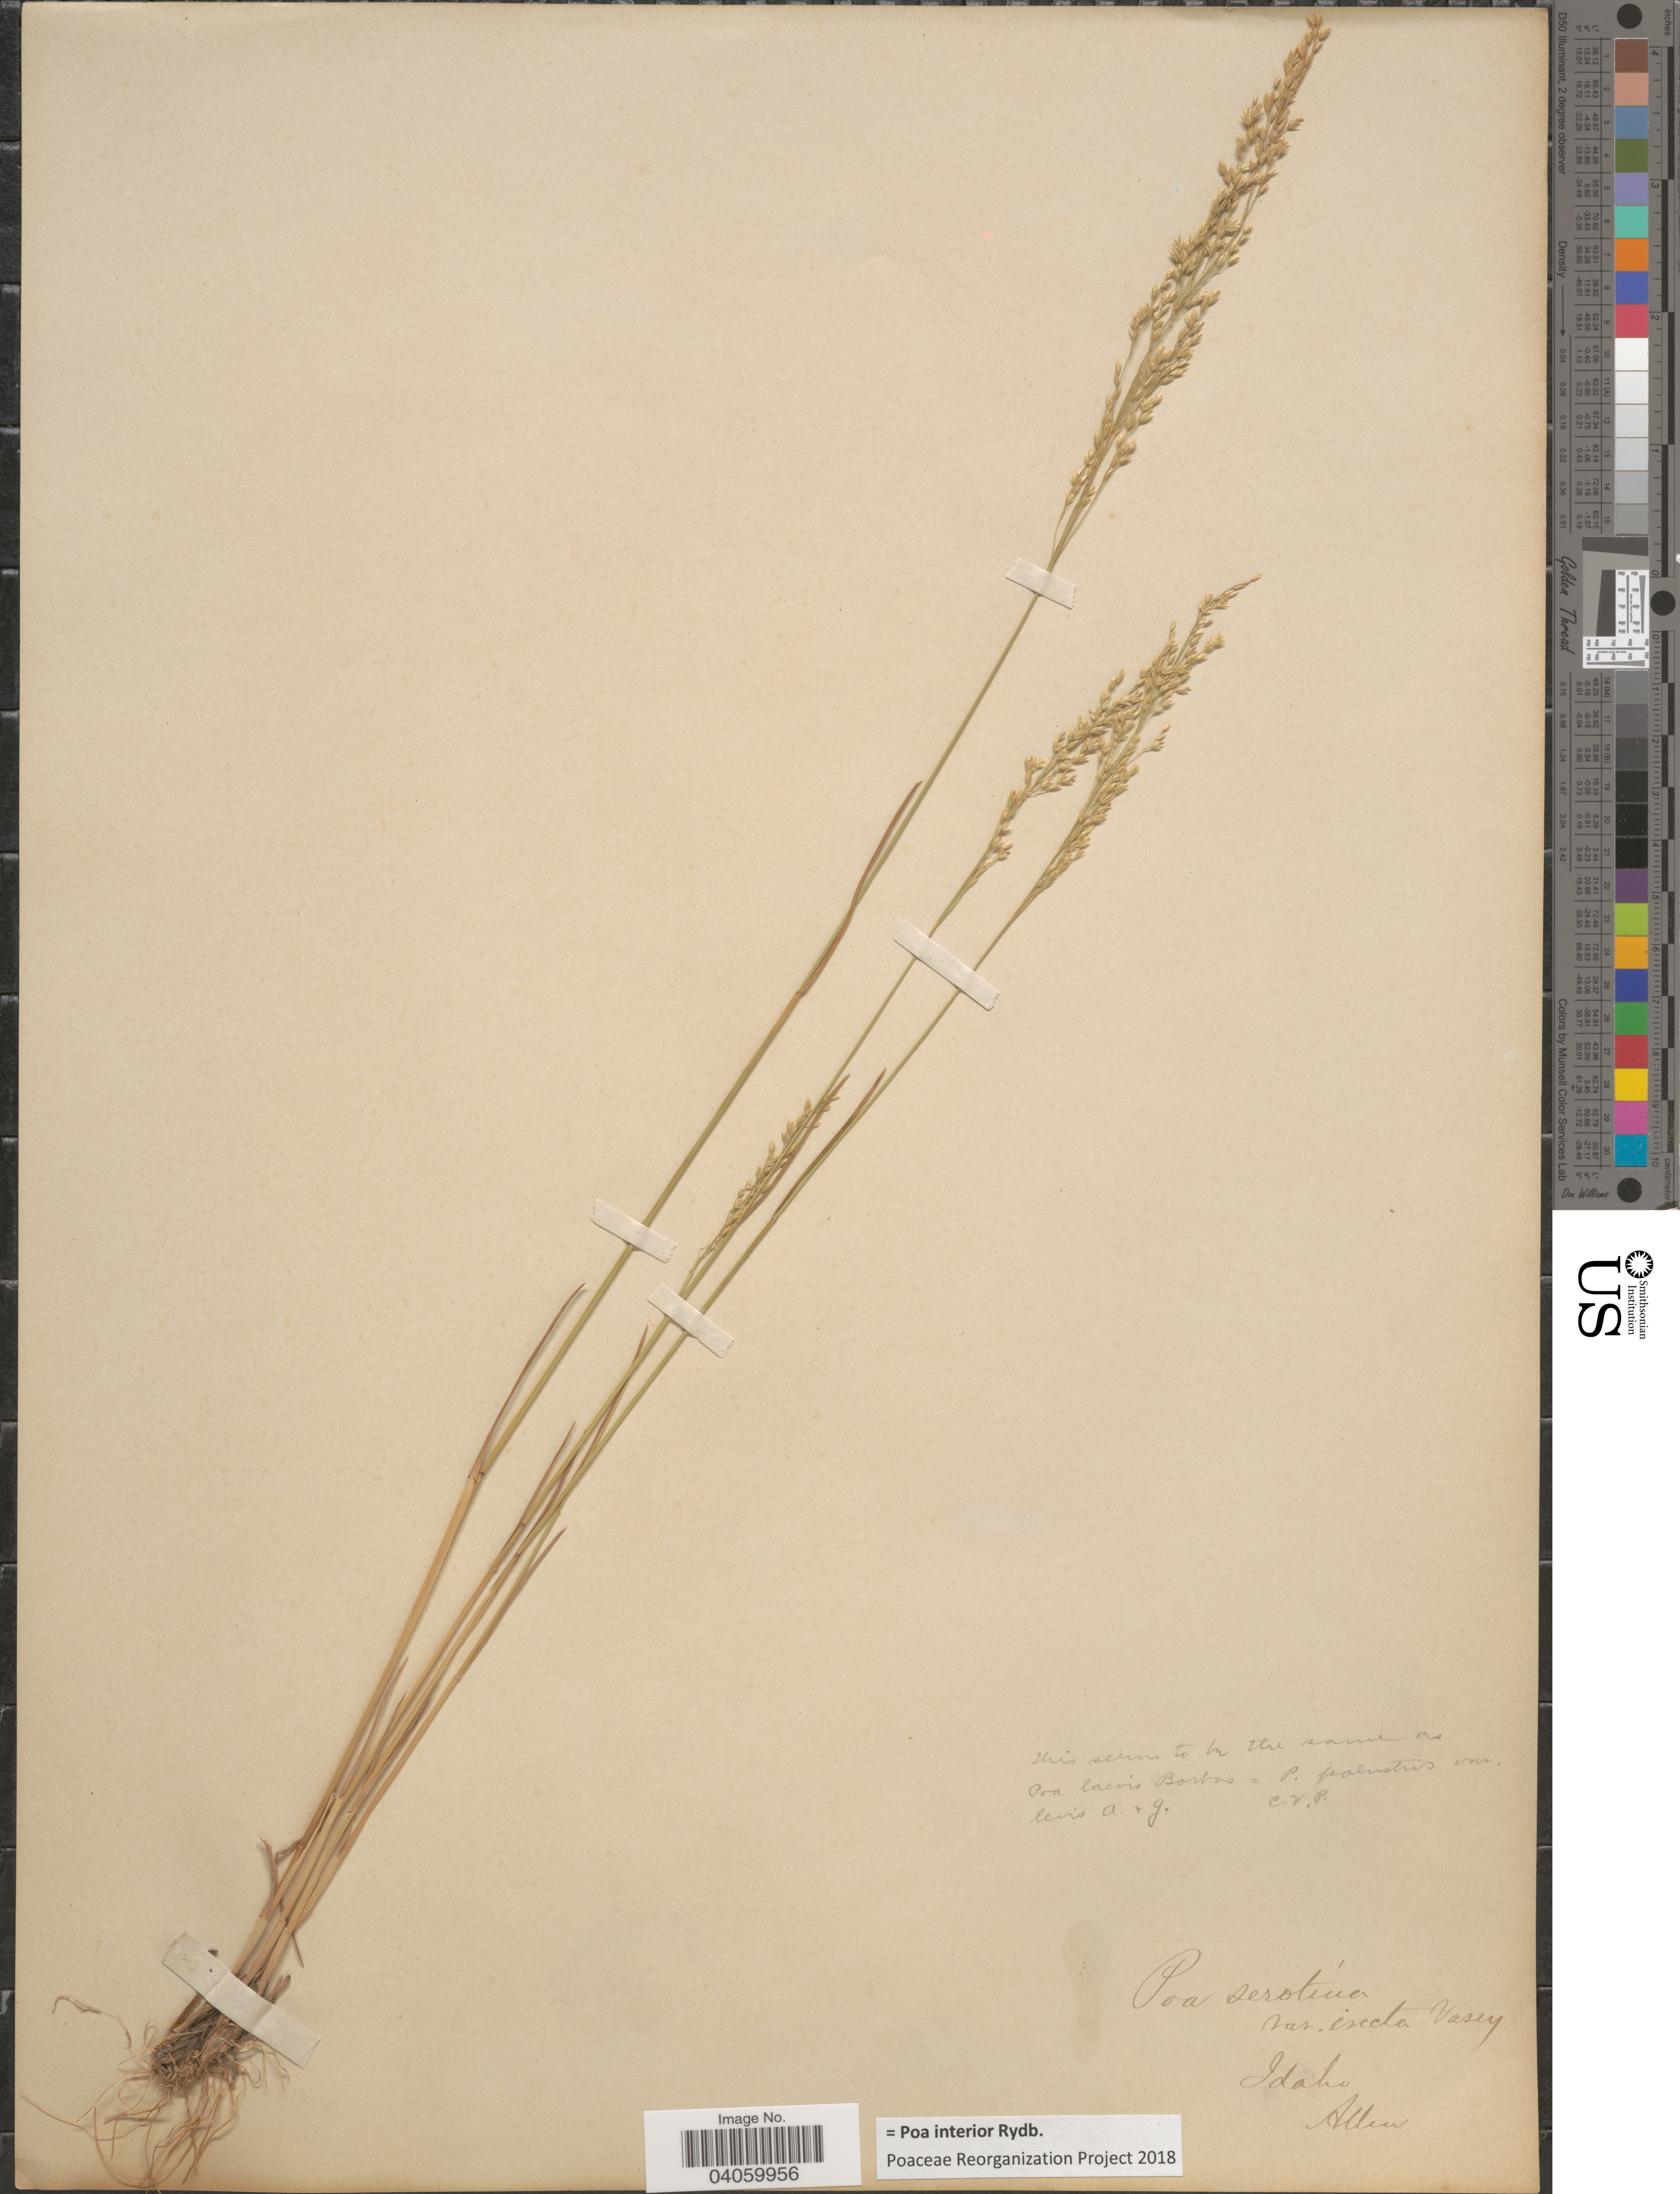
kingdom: Plantae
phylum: Tracheophyta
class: Liliopsida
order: Poales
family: Poaceae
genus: Poa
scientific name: Poa interior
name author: Rydb.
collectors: -- Allen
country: United States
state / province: Idaho